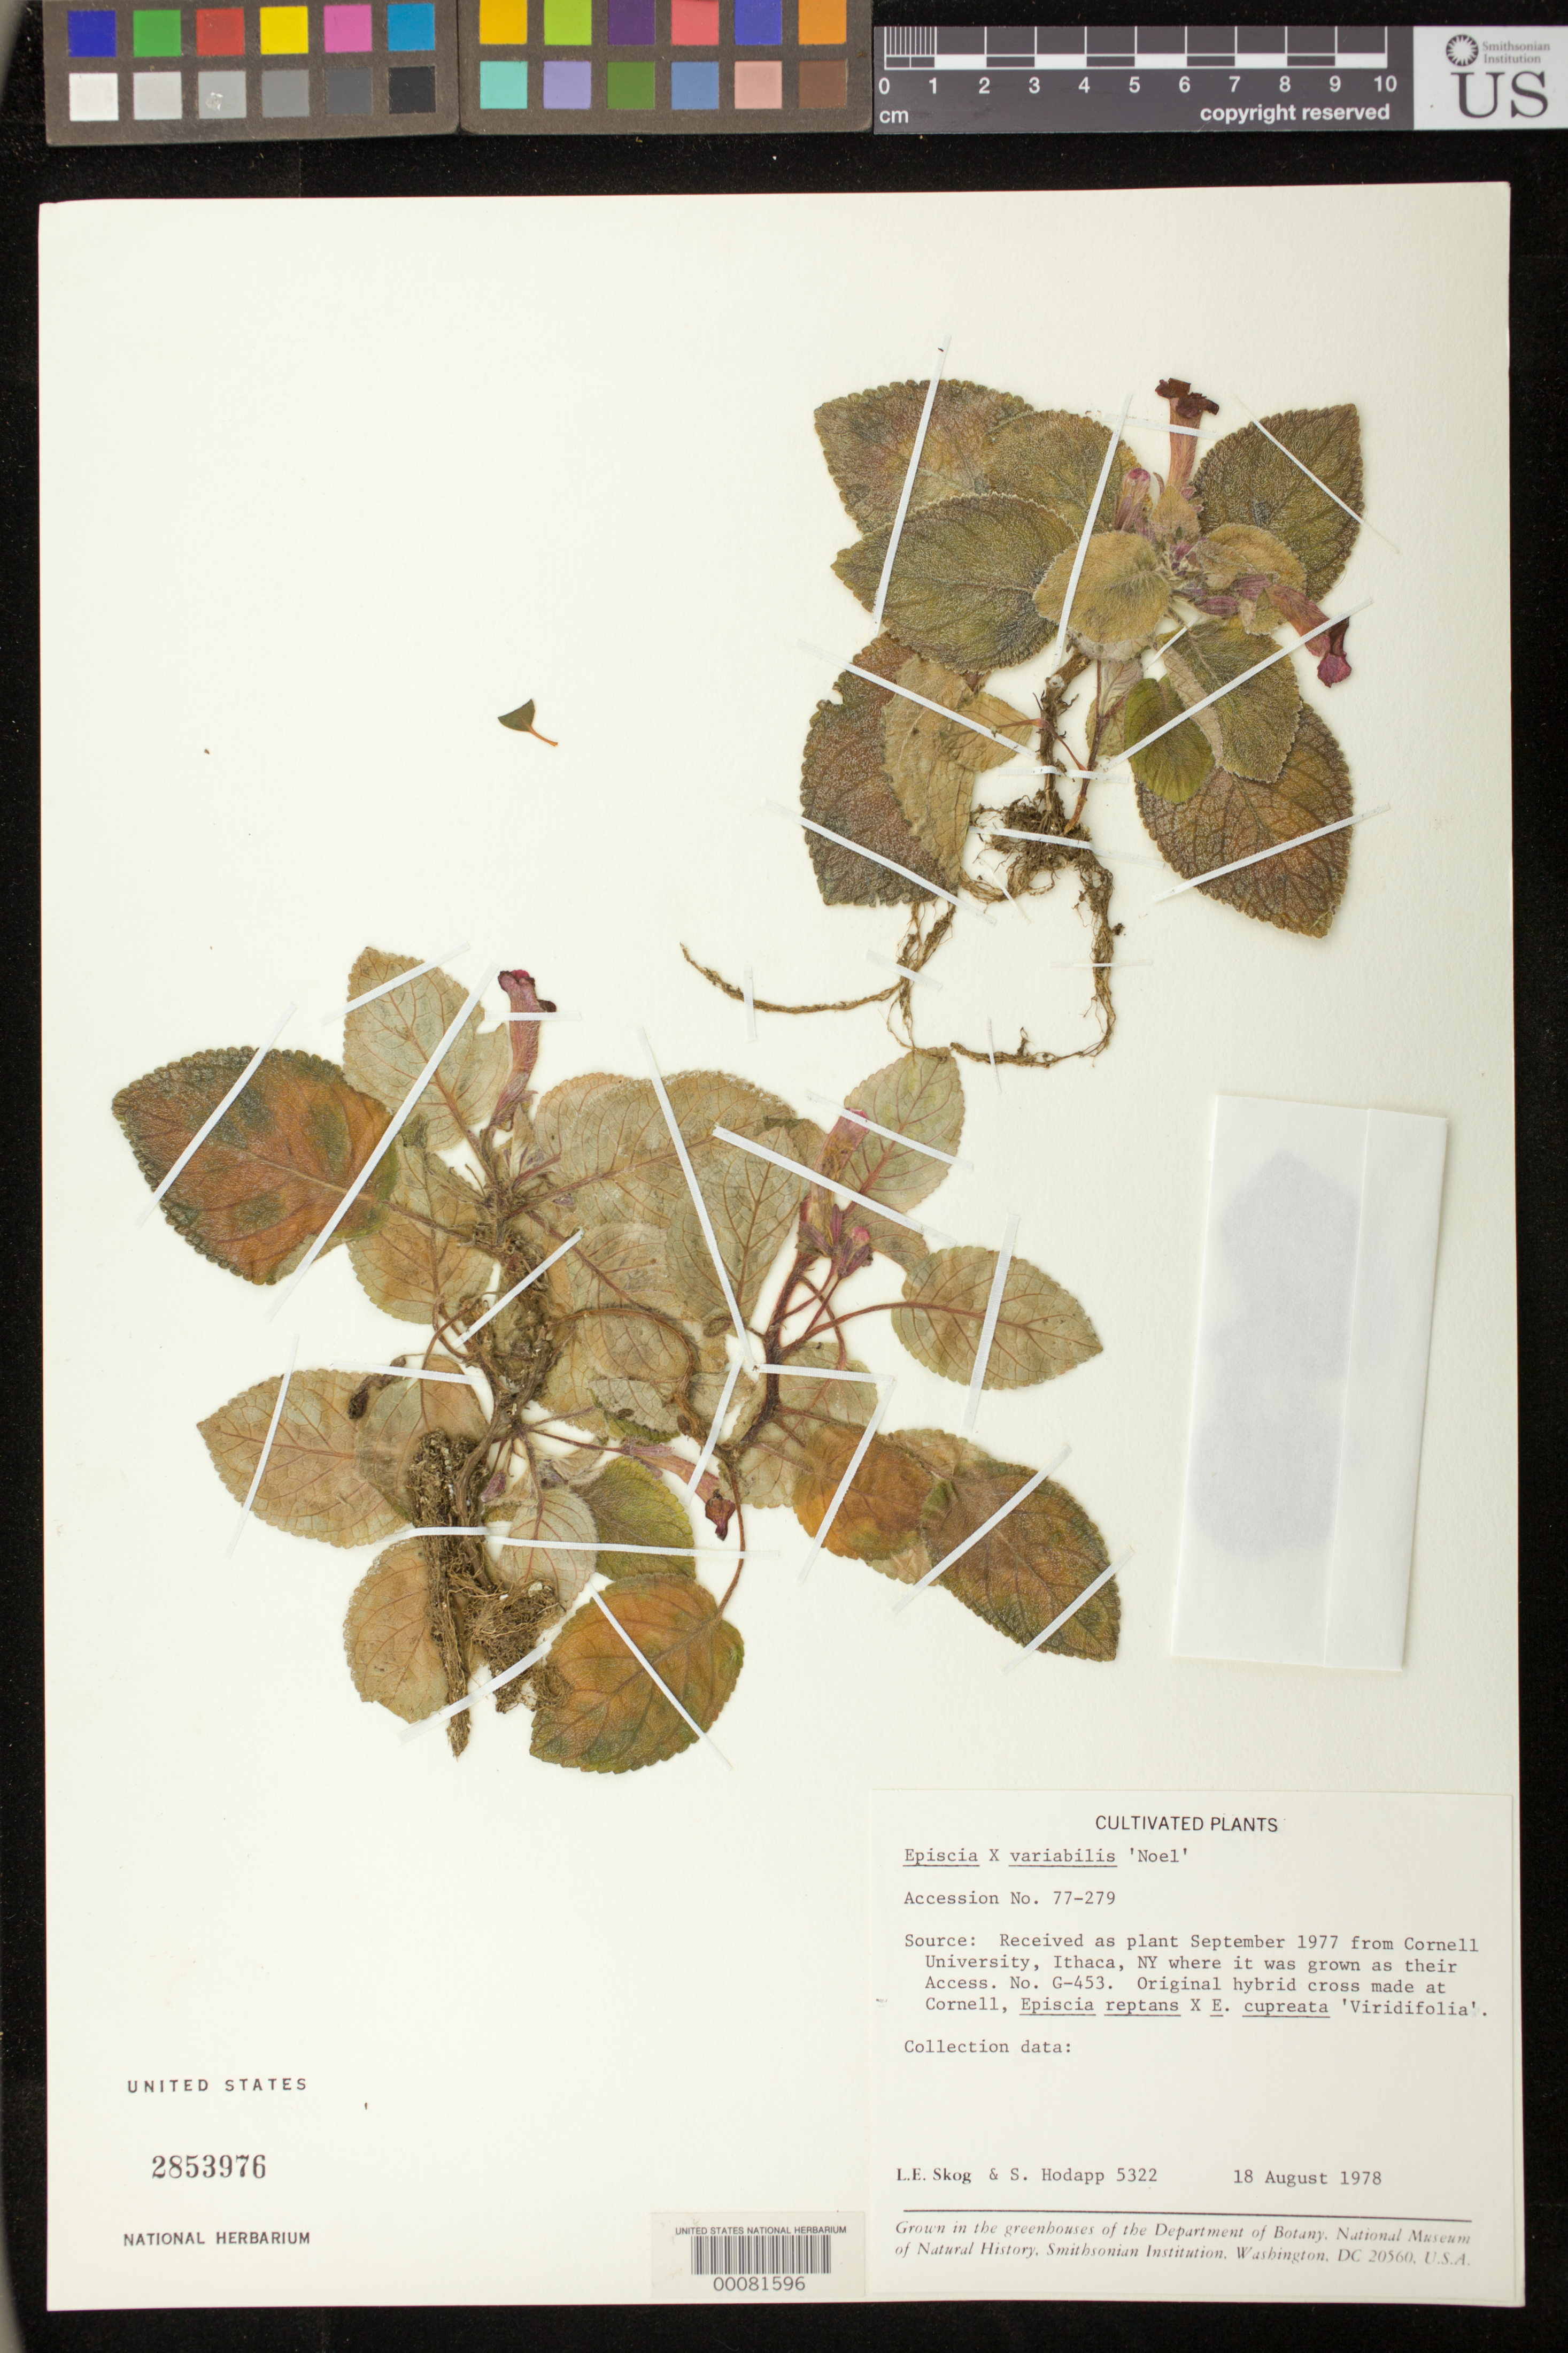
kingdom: Plantae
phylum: Tracheophyta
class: Magnoliopsida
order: Lamiales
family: Gesneriaceae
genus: Episcia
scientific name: Episcia x variabilis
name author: H.E. Moore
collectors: L. E. Skog & S. Hodapp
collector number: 5322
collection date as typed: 18 Aug 1978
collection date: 1978-08-18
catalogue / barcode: US 2853976